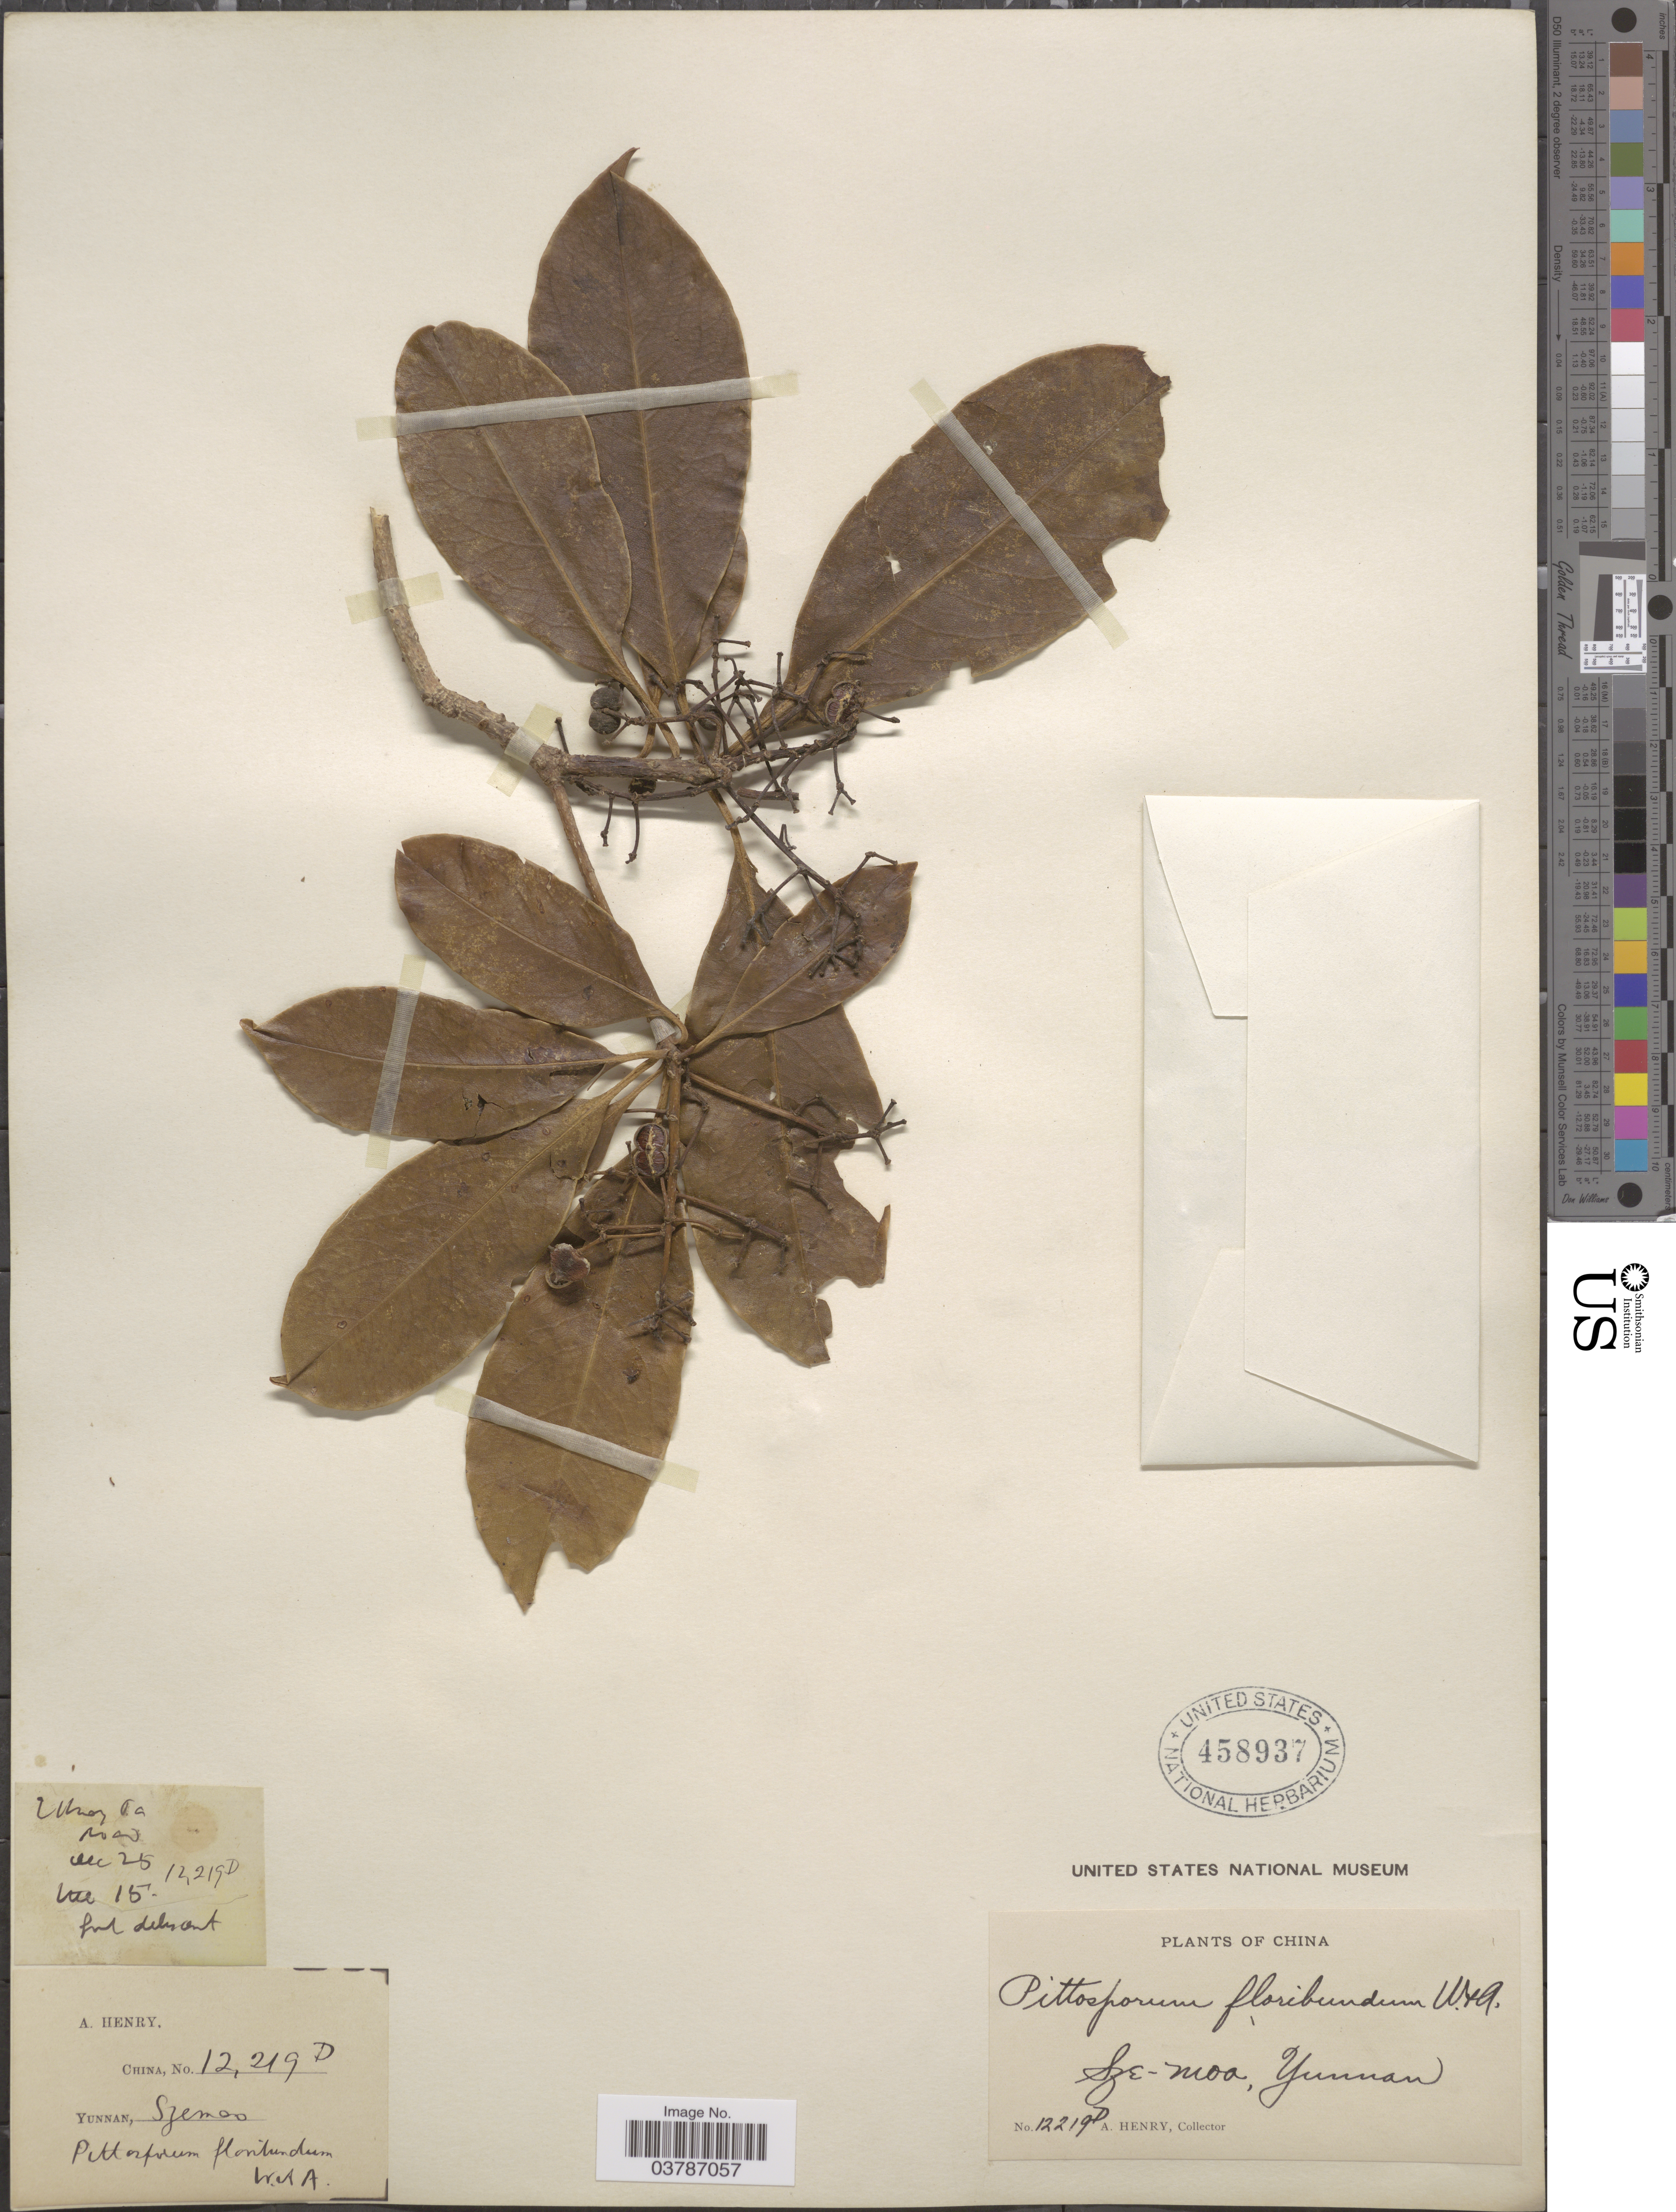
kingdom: Plantae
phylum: Tracheophyta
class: Magnoliopsida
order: Apiales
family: Pittosporaceae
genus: Pittosporum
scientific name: Pittosporum floribundum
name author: Wight & Arn.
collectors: A. Henry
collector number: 12219 D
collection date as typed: Transcribed d/m/y: /12/25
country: China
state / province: Yunnan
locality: Sze-moa. Mt Delmont.*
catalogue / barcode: US 458937